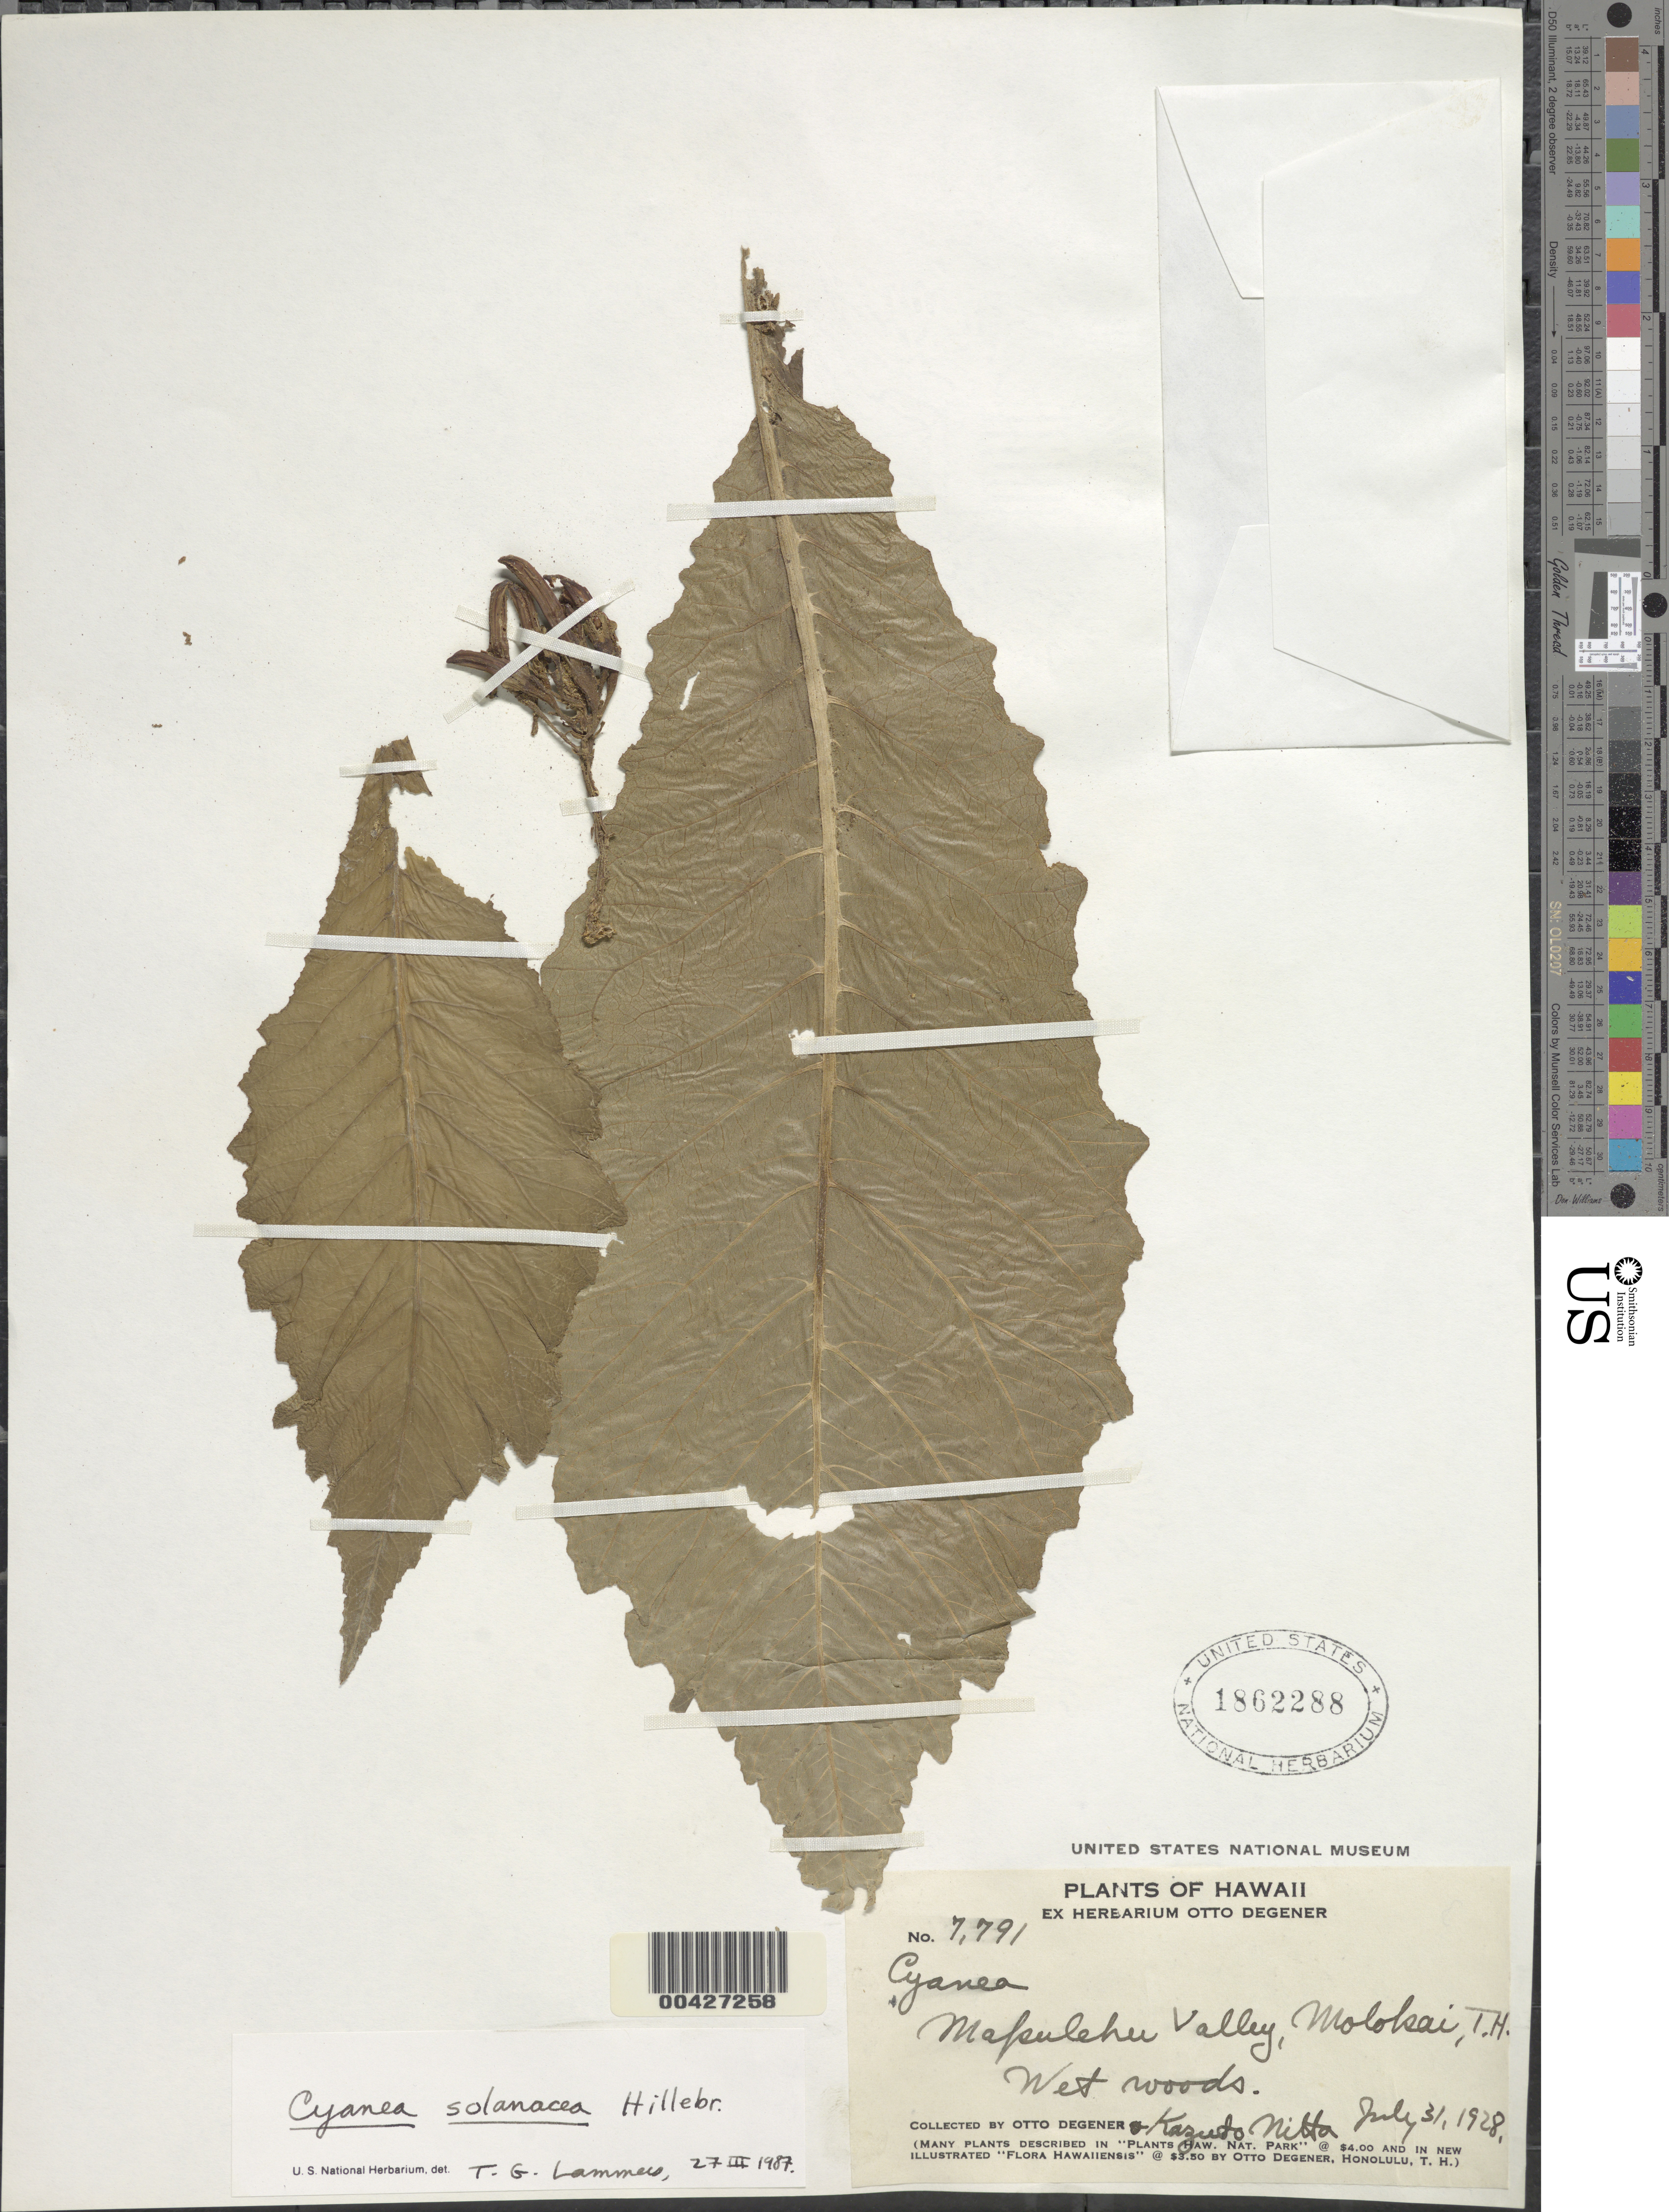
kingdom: Plantae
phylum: Tracheophyta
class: Magnoliopsida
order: Asterales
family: Campanulaceae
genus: Cyanea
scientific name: Cyanea solanacea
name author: Hillebr.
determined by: Lammers, T. G.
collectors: O. Degener & K. Nitta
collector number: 7791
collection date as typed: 31 Jul 1928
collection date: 1928-07-31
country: United States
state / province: Hawaii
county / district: Maui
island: Moloka'i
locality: Mapulehu Valley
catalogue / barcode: US 1862288